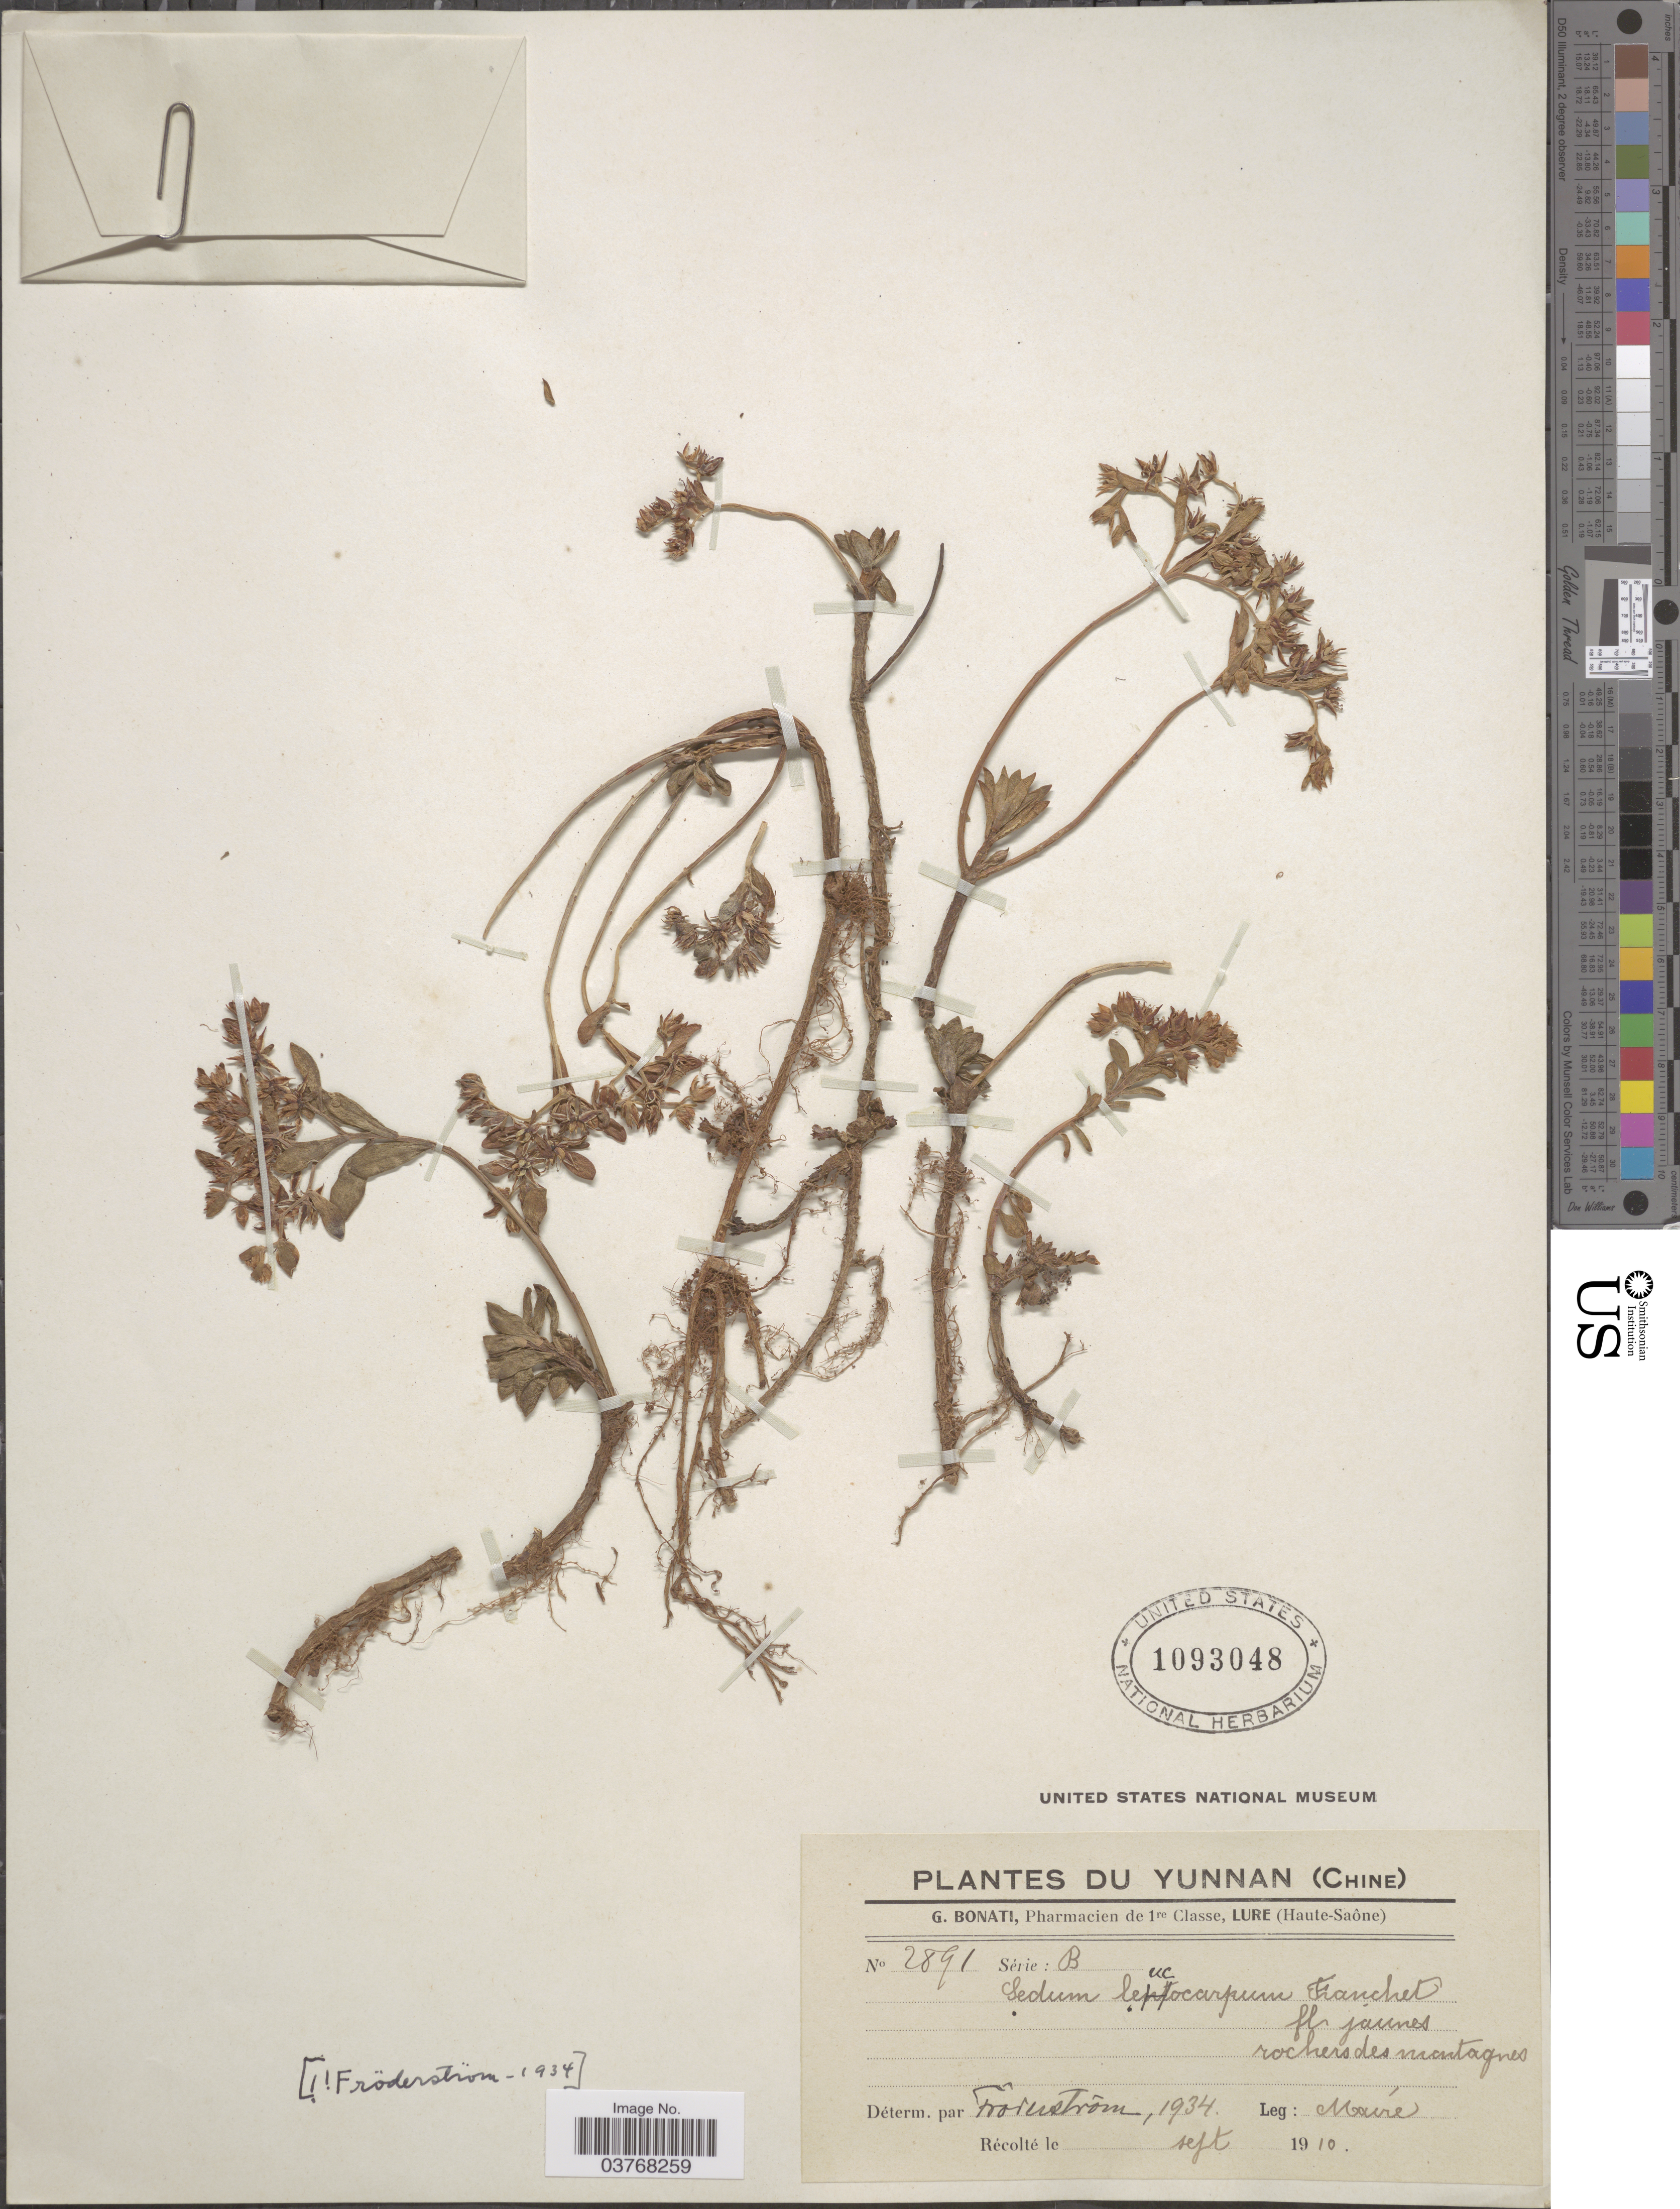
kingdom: Plantae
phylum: Tracheophyta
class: Magnoliopsida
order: Saxifragales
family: Crassulaceae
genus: Sedum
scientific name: Sedum leucocarpum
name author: Franch.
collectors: Maire, --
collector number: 2891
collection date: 1910-09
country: China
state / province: Yunnan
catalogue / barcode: US 1093048